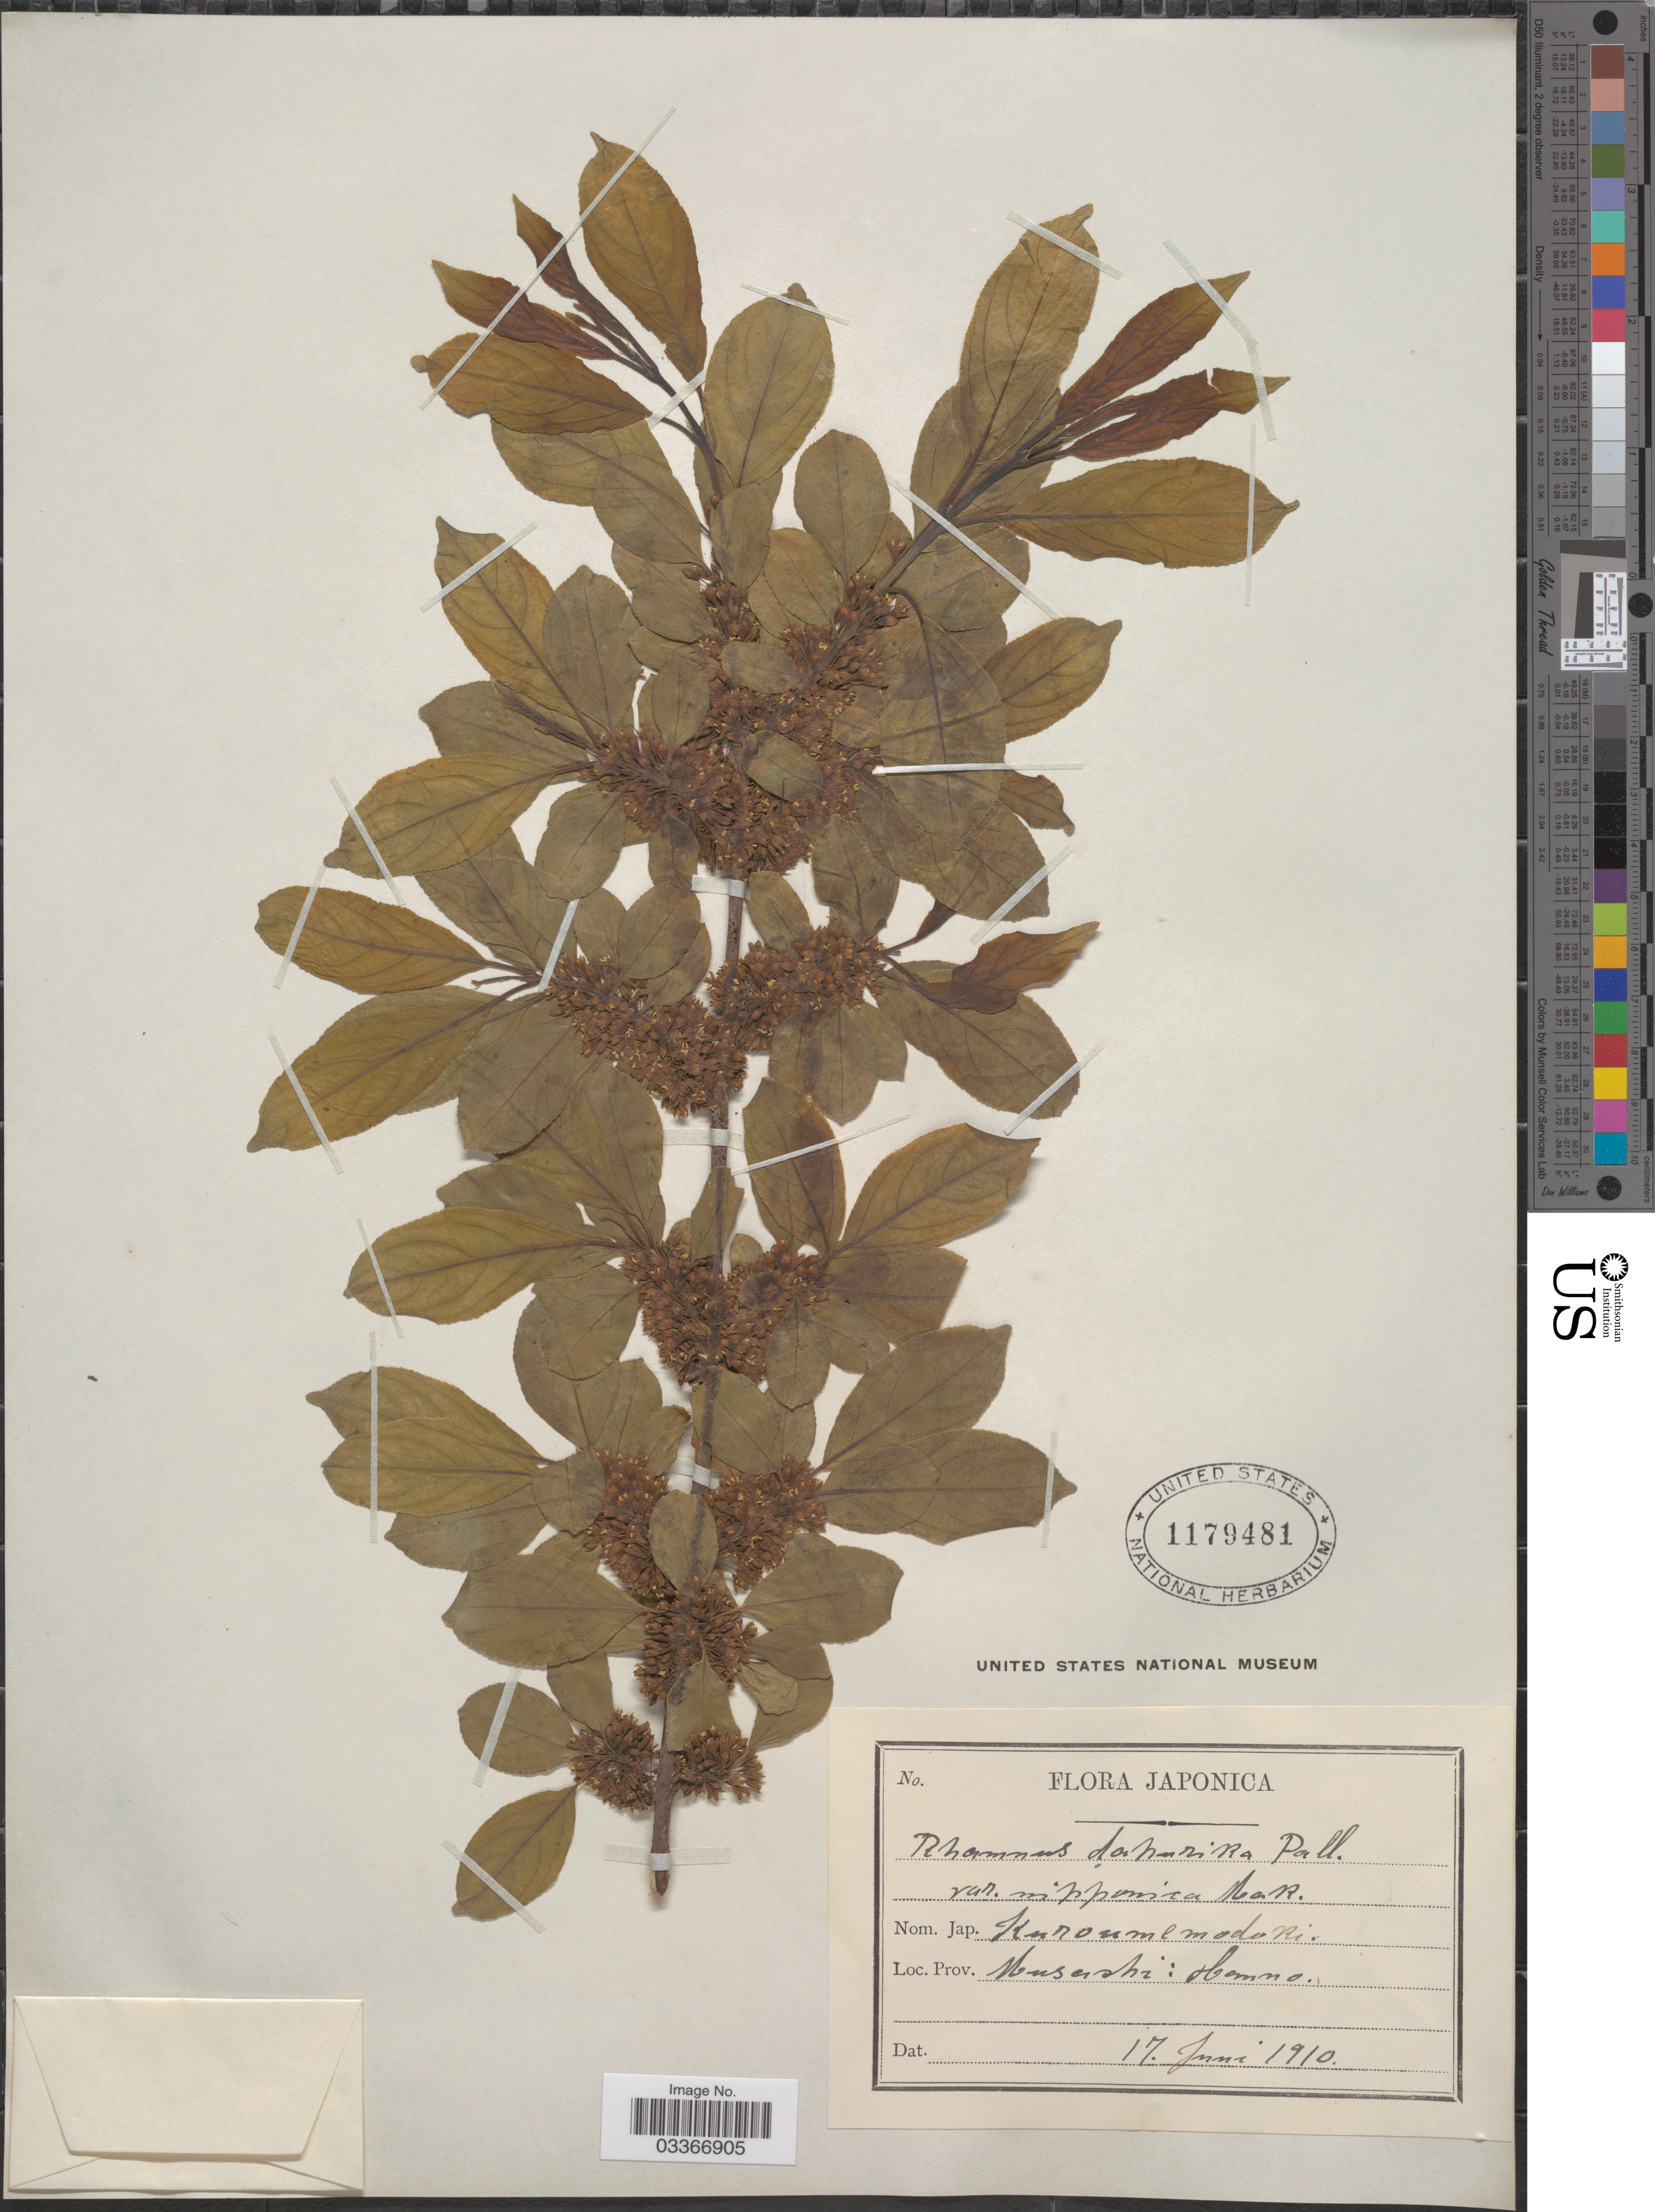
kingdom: Plantae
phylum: Tracheophyta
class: Magnoliopsida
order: Rosales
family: Rhamnaceae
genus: Rhamnus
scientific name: Rhamnus davurica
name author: Pall.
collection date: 1910-06-17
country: Japan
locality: Musashi: Hanno.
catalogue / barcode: US 1179481